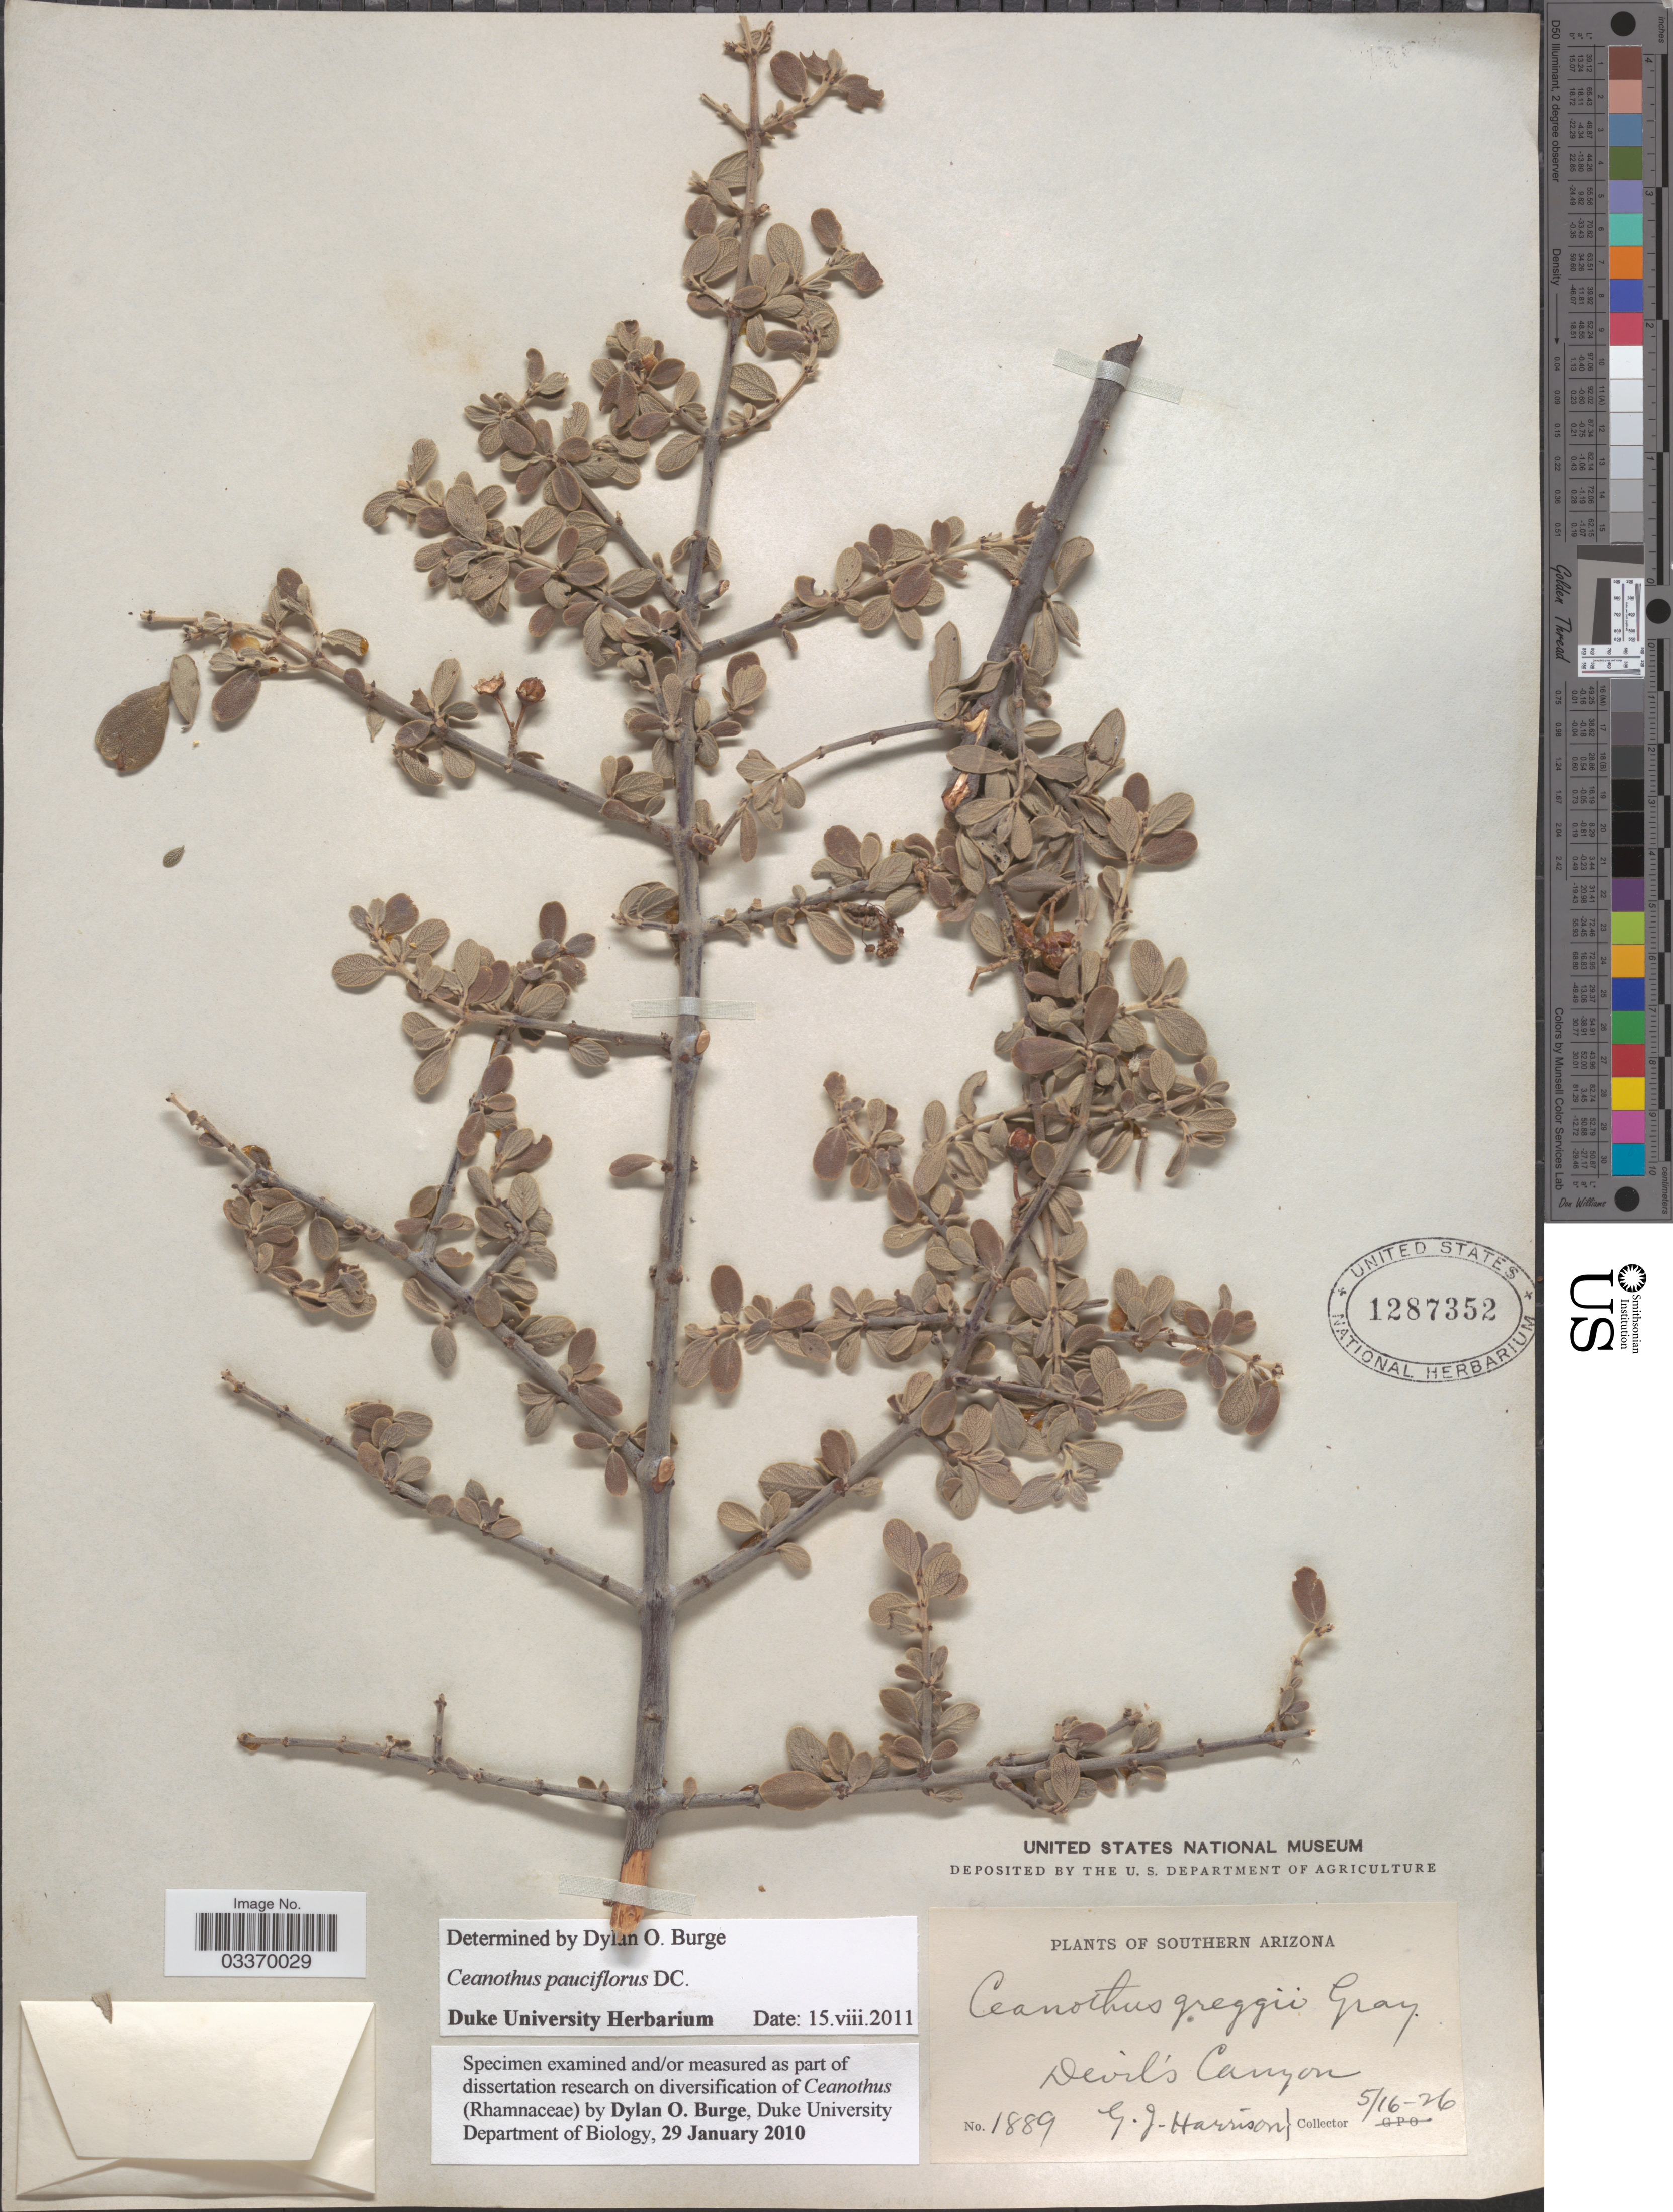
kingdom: Plantae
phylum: Tracheophyta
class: Magnoliopsida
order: Rosales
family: Rhamnaceae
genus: Ceanothus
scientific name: Ceanothus pauciflorus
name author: DC.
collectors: G. J. Harrison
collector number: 1889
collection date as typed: Transcribed d/m/y: 16/5/26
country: United States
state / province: Arizona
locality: Southern Arizona. Devil's Canyon.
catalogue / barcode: US 1287352